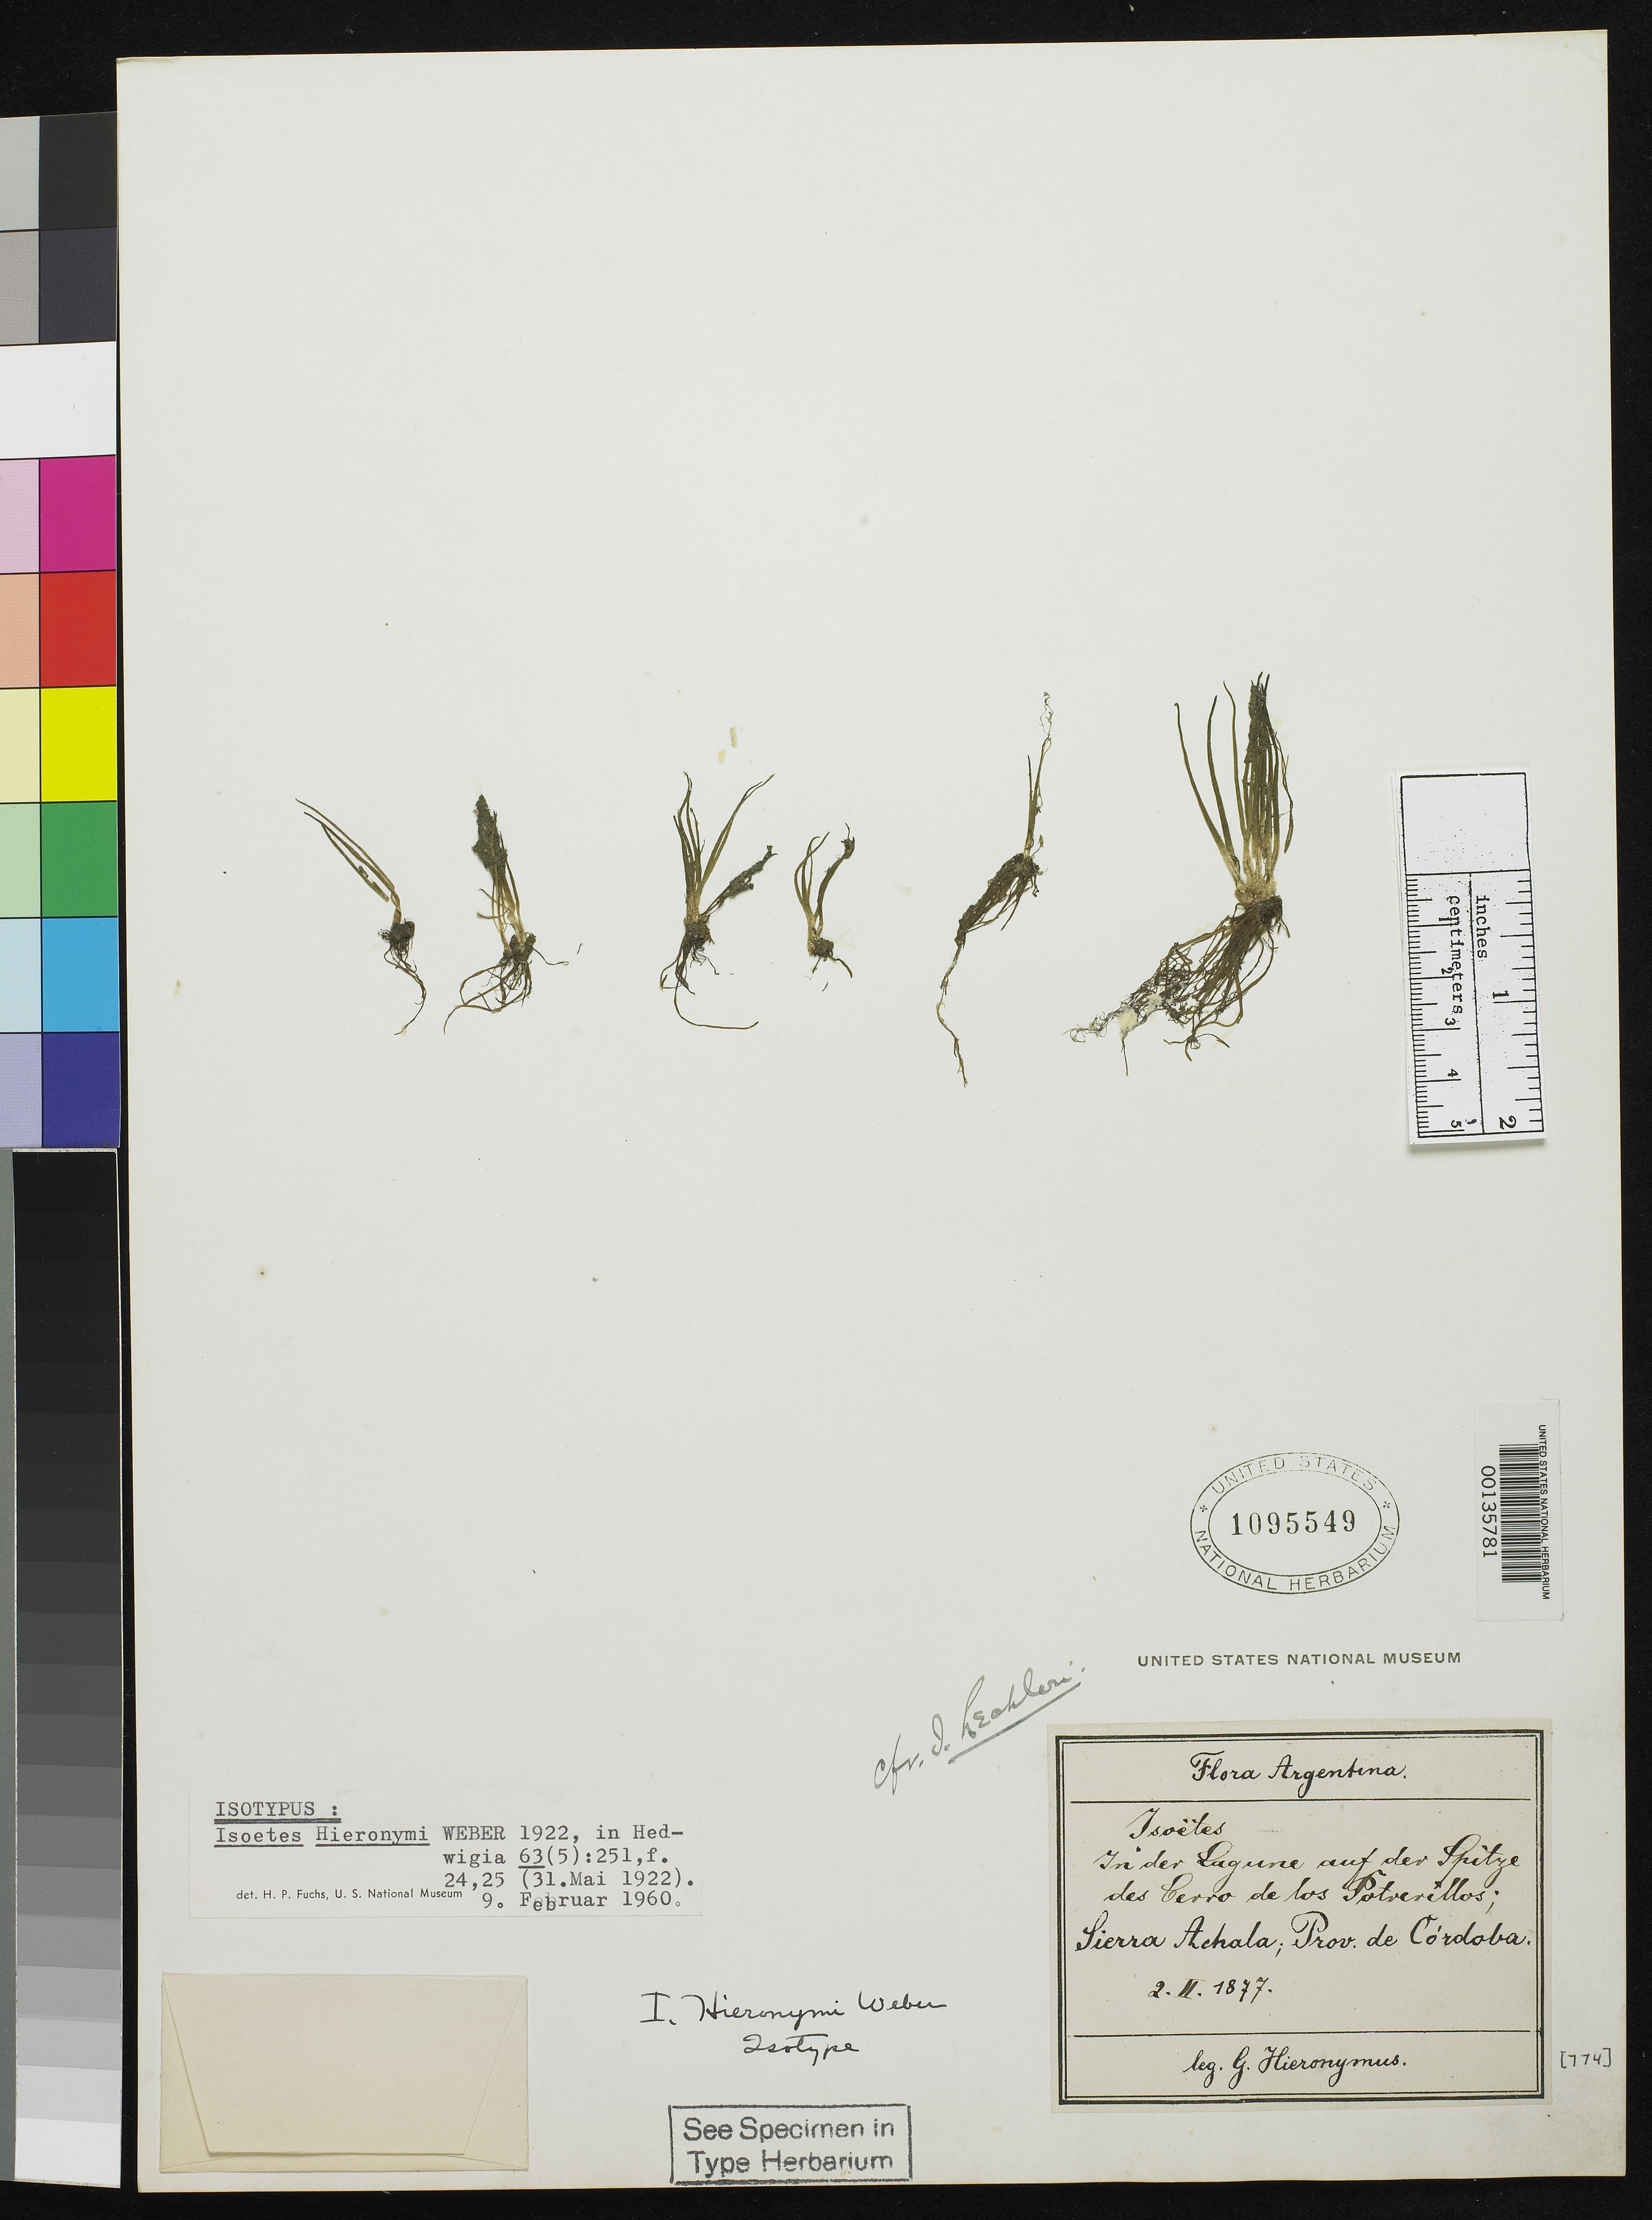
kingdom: Plantae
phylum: Tracheophyta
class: Lycopodiopsida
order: Isoetales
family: Isoetaceae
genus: Isoetes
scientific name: Isoetes hieronymi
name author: U. Weber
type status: Isotype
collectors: G. H. Hieronymus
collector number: s.n. [774]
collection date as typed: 02 Feb 1877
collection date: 1877-02-02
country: Argentina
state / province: Córdoba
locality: Sierra Achala.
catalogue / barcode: US 1095549